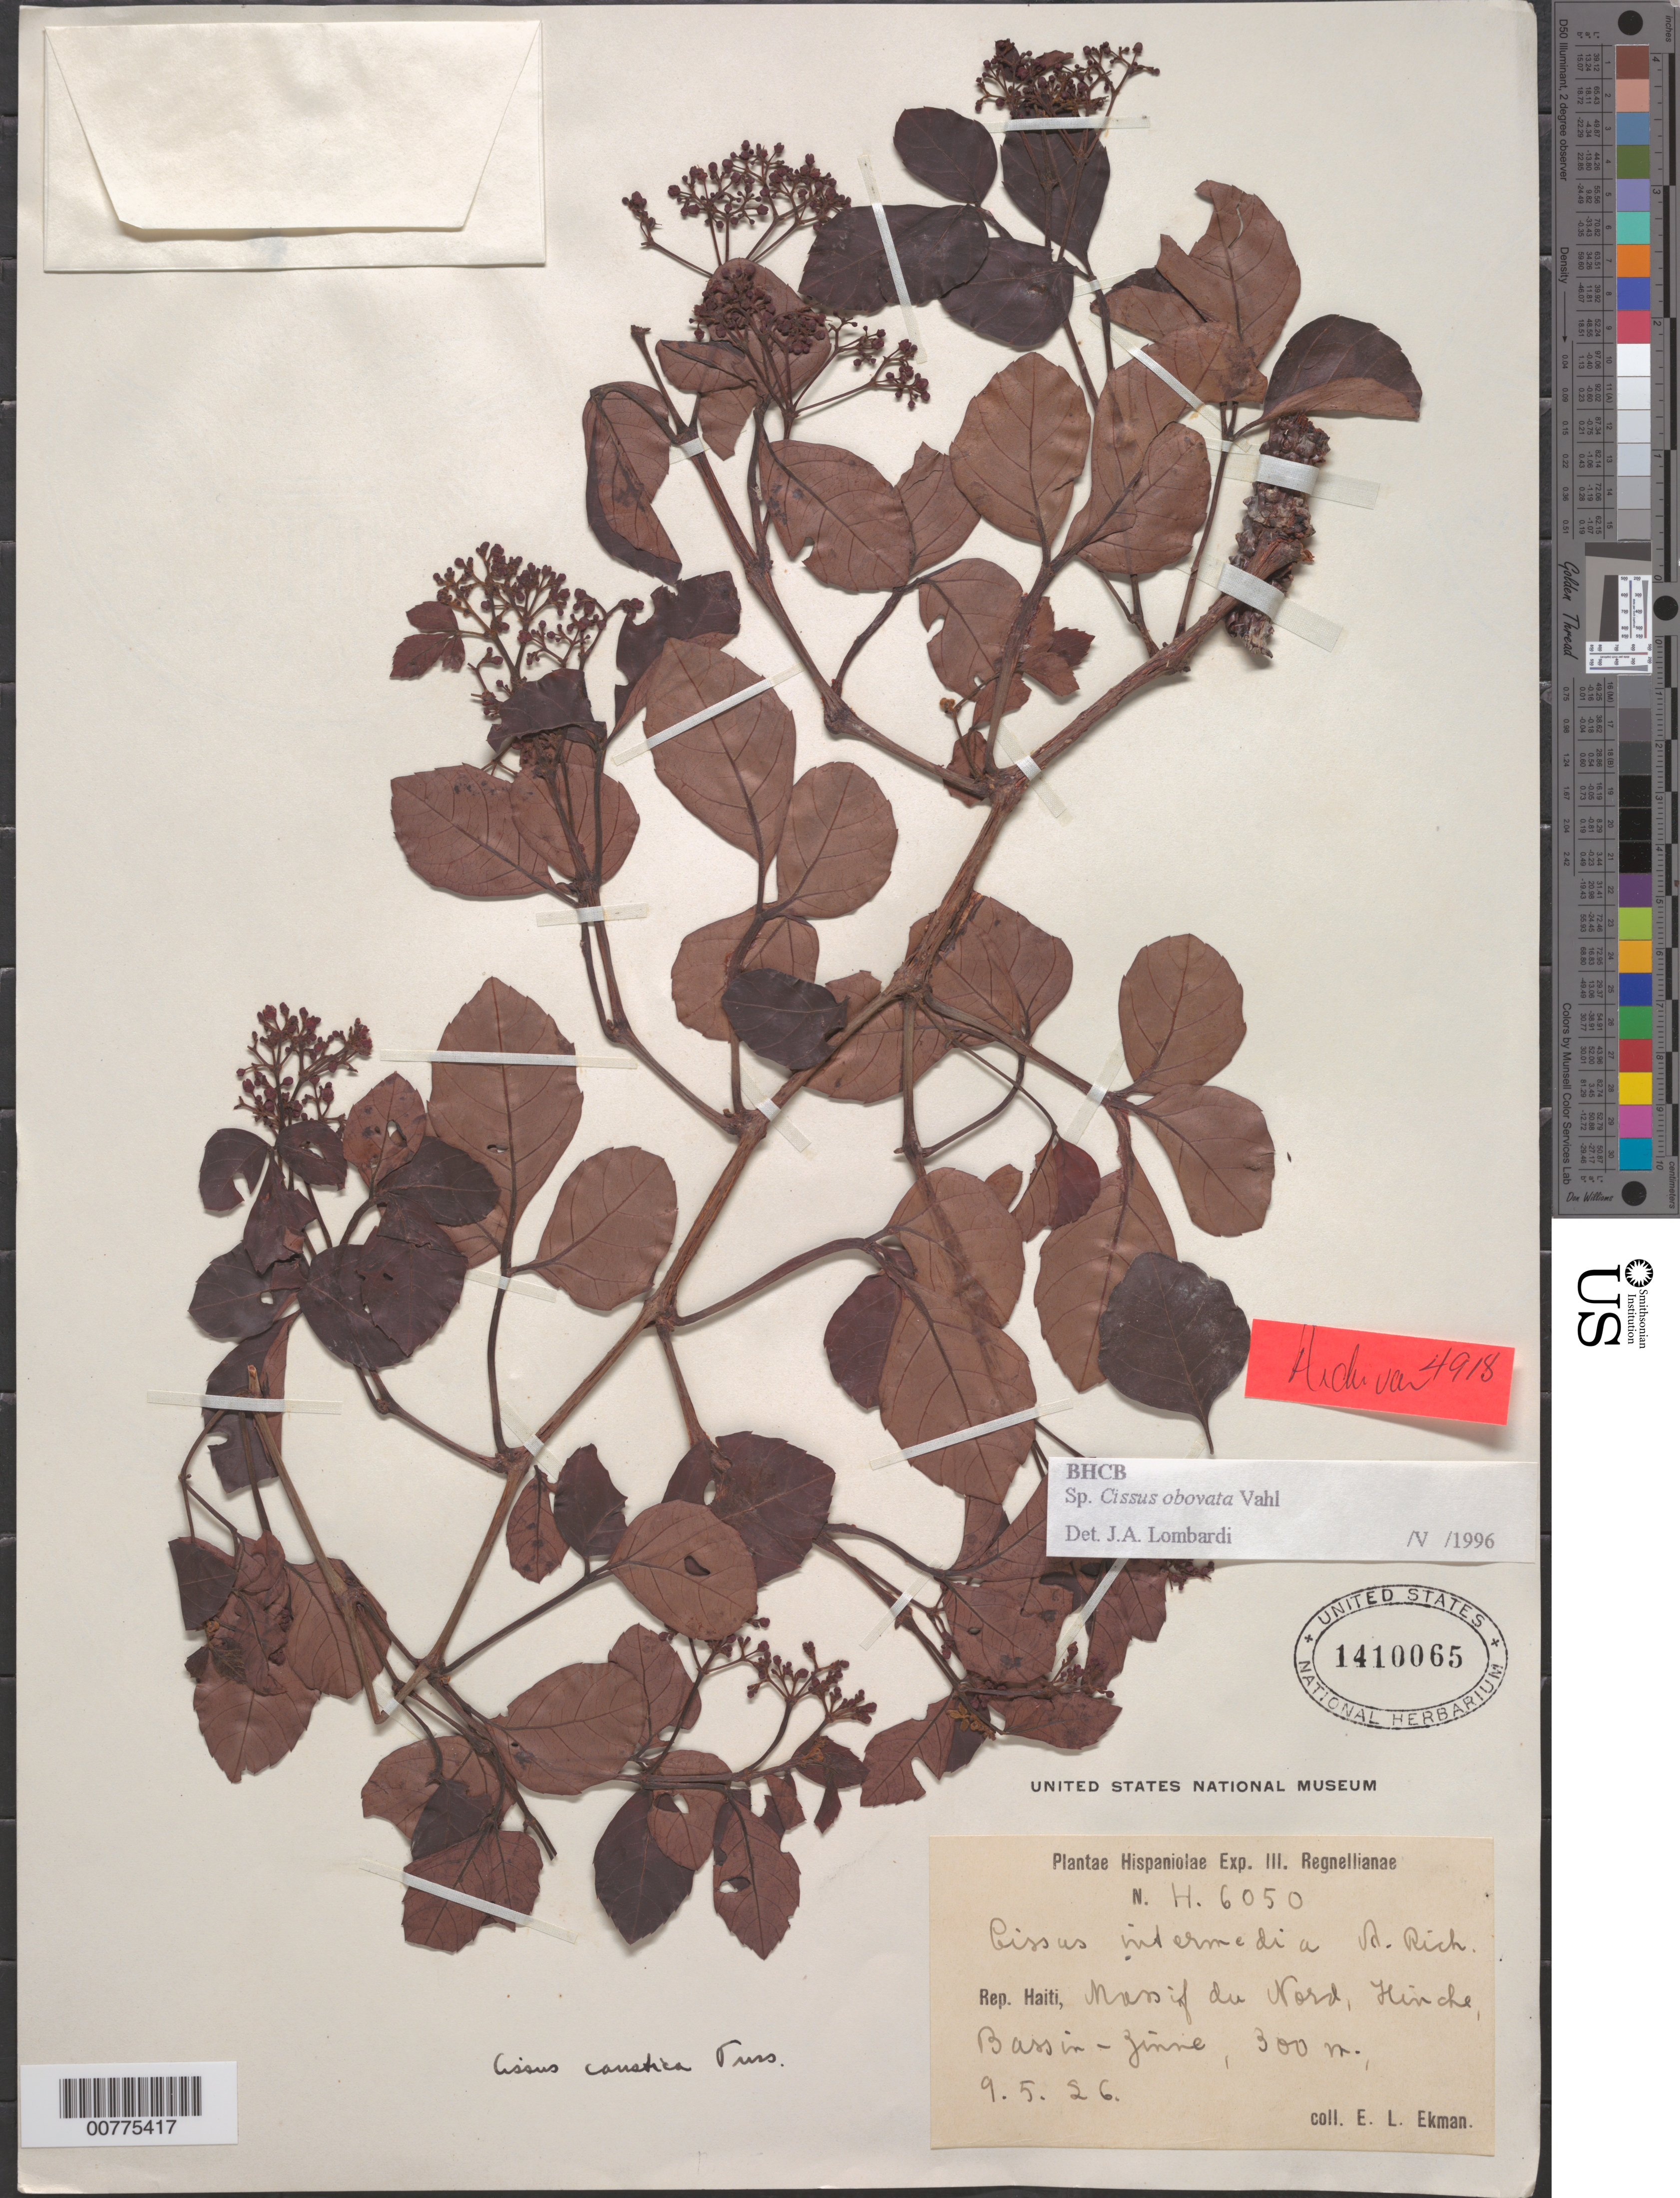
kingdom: Plantae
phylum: Tracheophyta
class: Magnoliopsida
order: Vitales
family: Vitaceae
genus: Cissus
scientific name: Cissus obovata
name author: Vahl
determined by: Lombardi, Julio A.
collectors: E. L. Ekman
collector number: H 6050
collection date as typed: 09 May 1926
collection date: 1926-05-09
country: Haiti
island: Hispaniola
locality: Massif du Nord, Hinche, Bassin-Zinne.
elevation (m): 300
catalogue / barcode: US 1410065